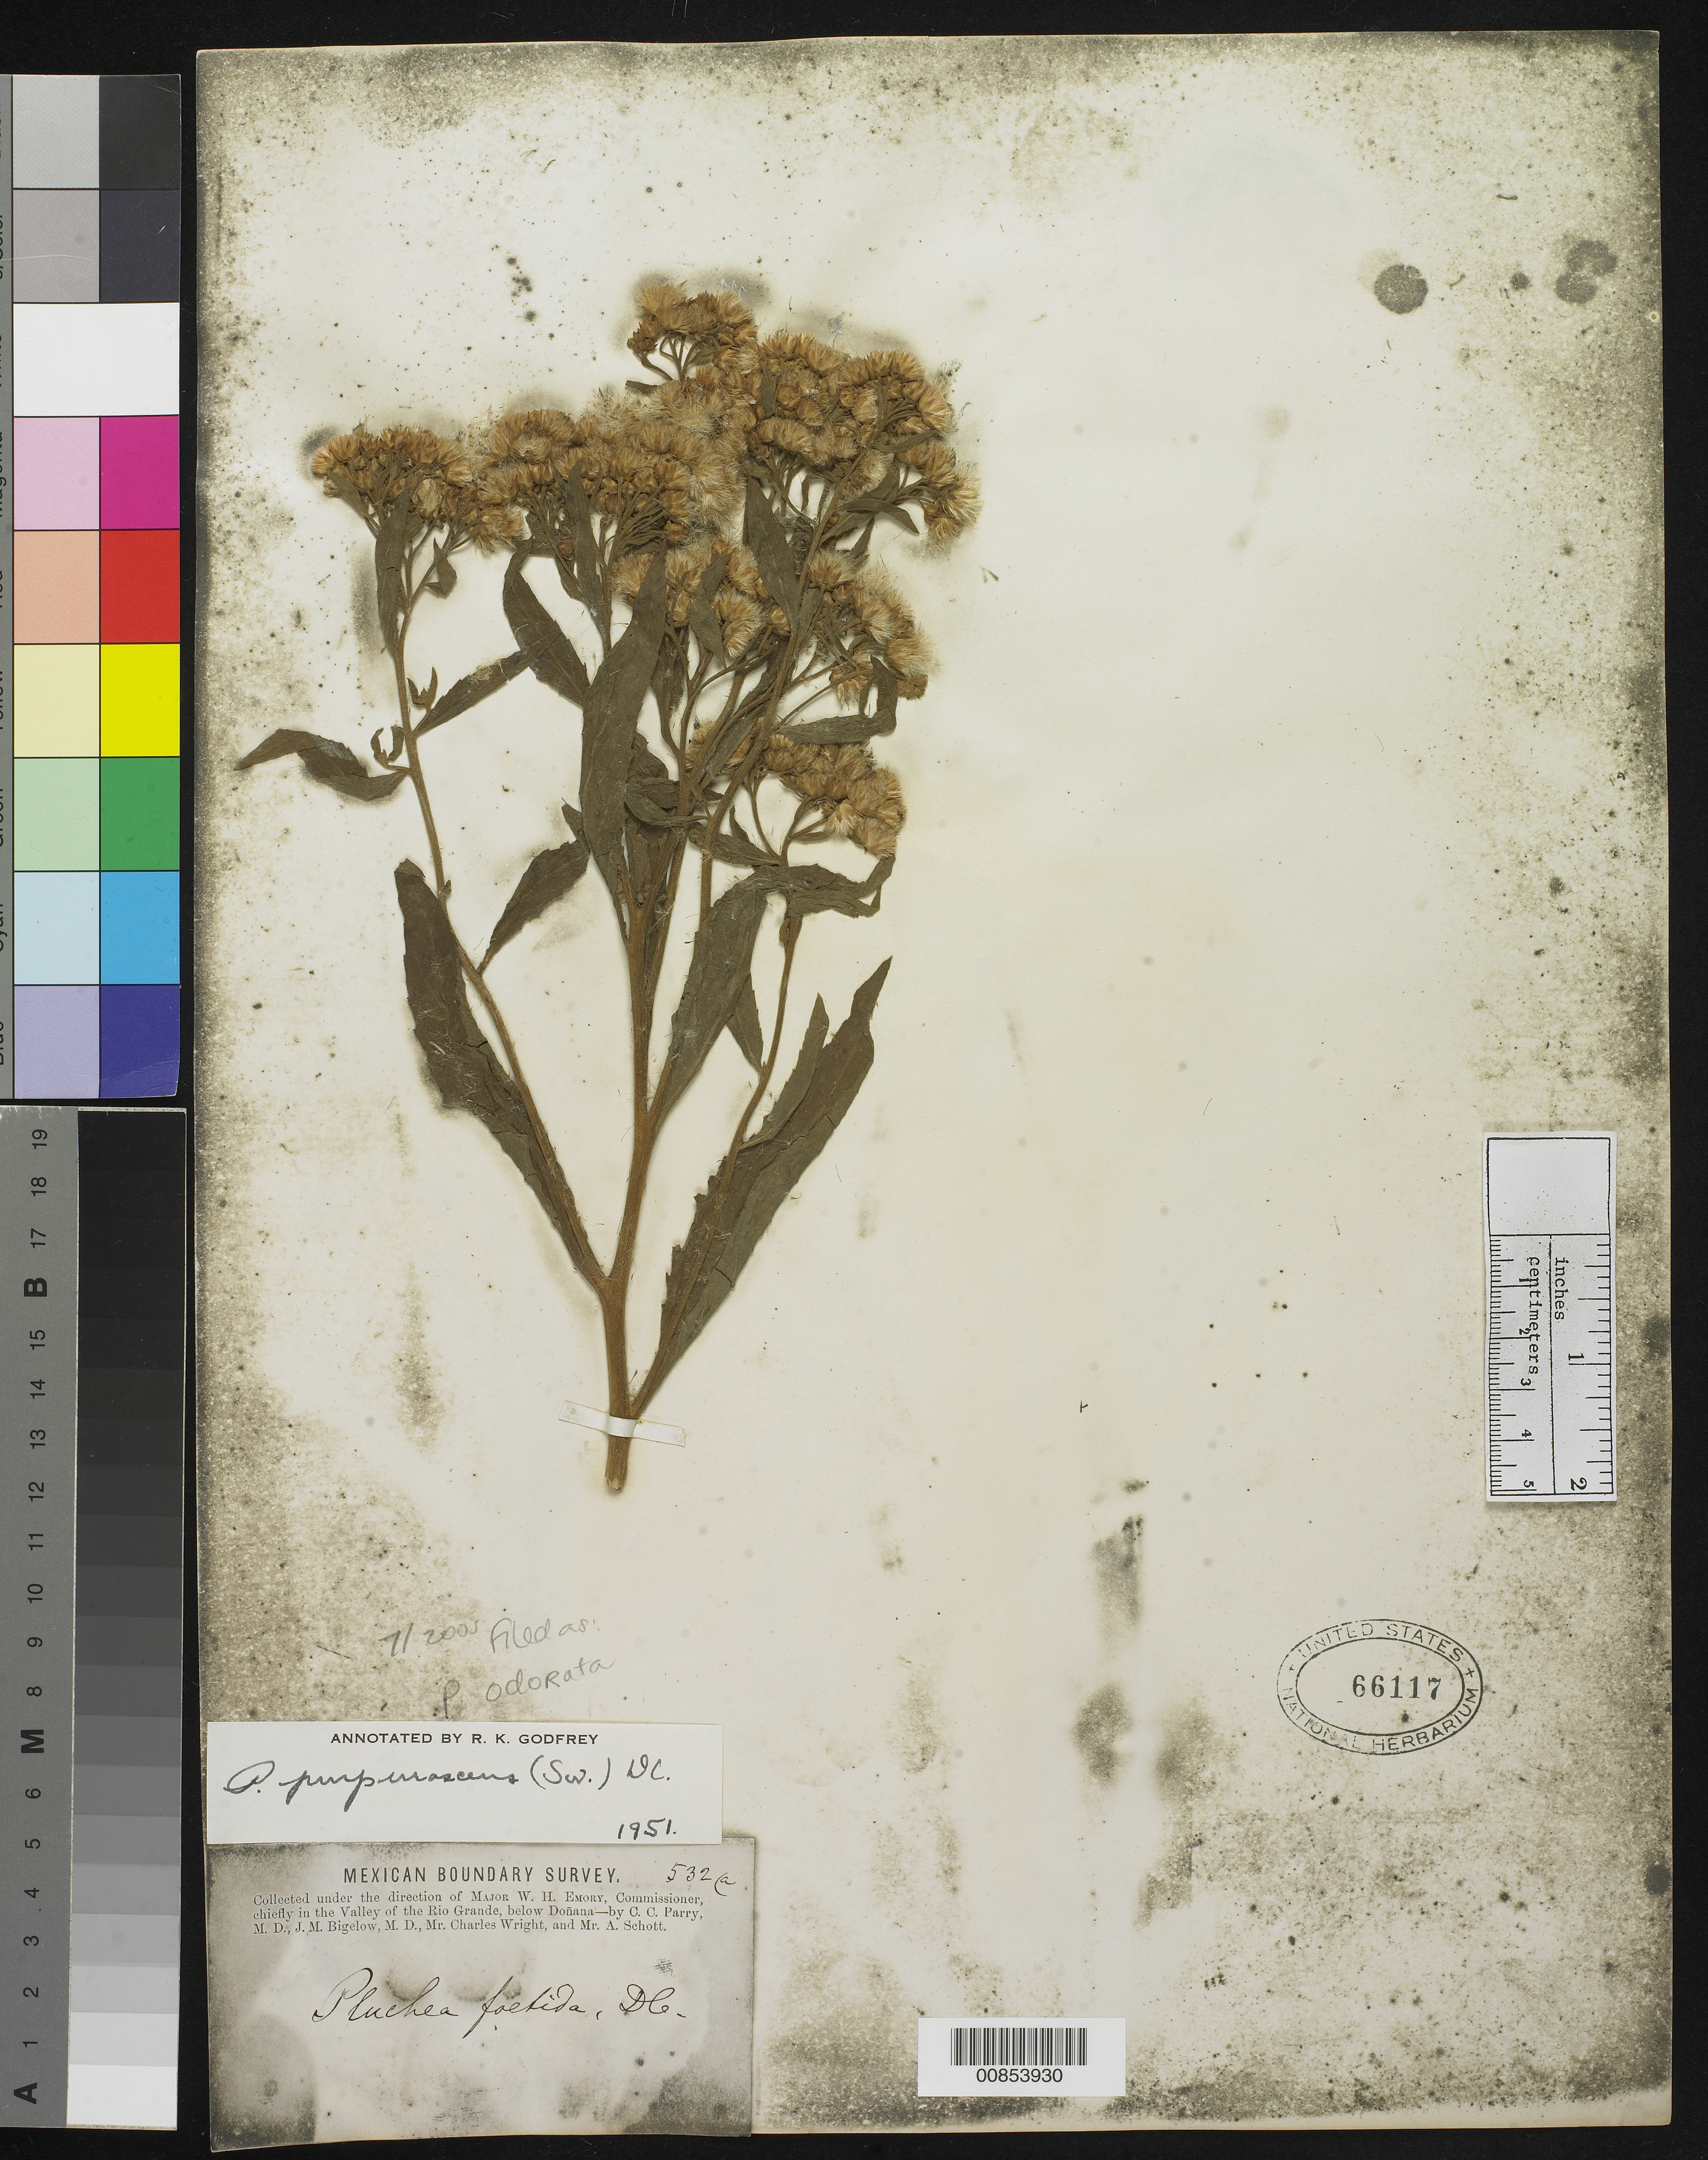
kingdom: Plantae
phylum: Tracheophyta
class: Magnoliopsida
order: Asterales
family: Asteraceae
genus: Pluchea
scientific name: Pluchea odorata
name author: (L.) Cass.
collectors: C. C. Parry, J. M. Bigelow, C. Wright & A. C. V. Schott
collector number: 532a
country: United States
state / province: New Mexico / Texas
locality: Valley of the Rio Grande, below Doñana.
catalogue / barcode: US 66117